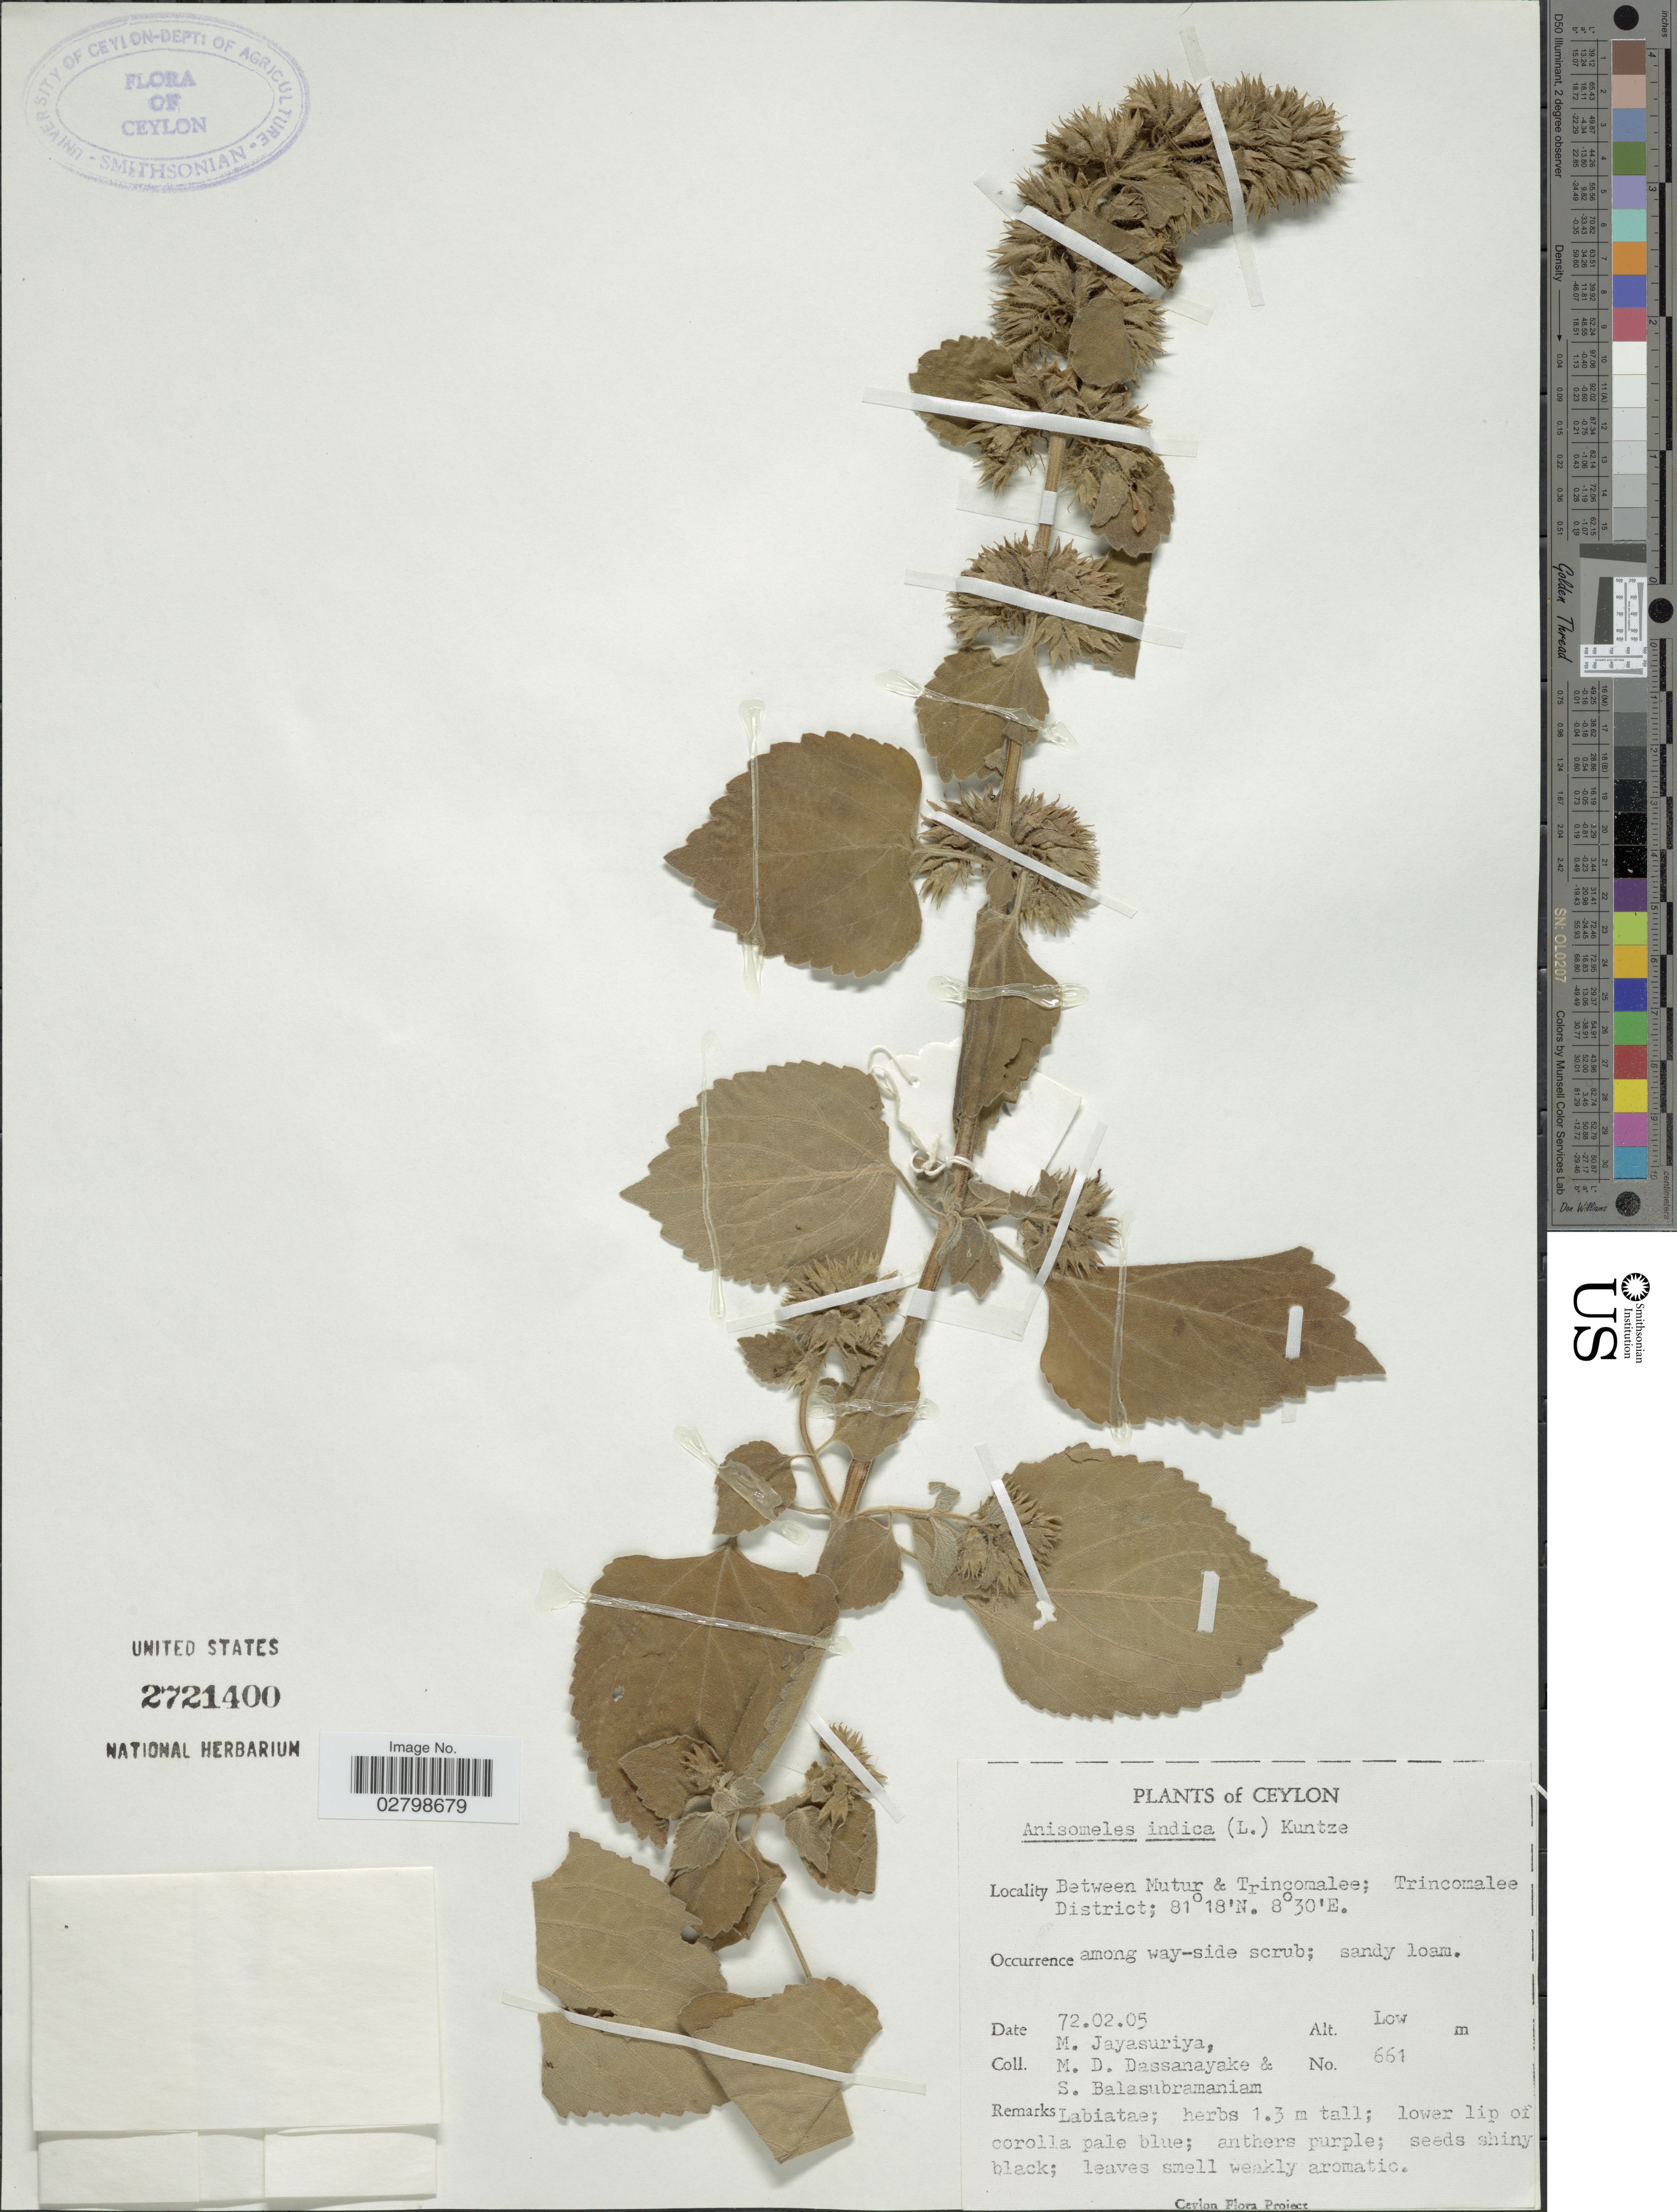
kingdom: Plantae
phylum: Tracheophyta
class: Magnoliopsida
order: Lamiales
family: Lamiaceae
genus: Anisomeles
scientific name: Anisomeles indica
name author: (L.) Kuntze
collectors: M. Jayasuriya, M. D. Dassanayake & S. Balasubramaniam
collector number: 661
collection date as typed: Transcribed d/m/y: 5/2/72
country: Sri Lanka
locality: Ceylon, between Mutur & Trincomalee; Trincomalee District.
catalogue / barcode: US 2721400